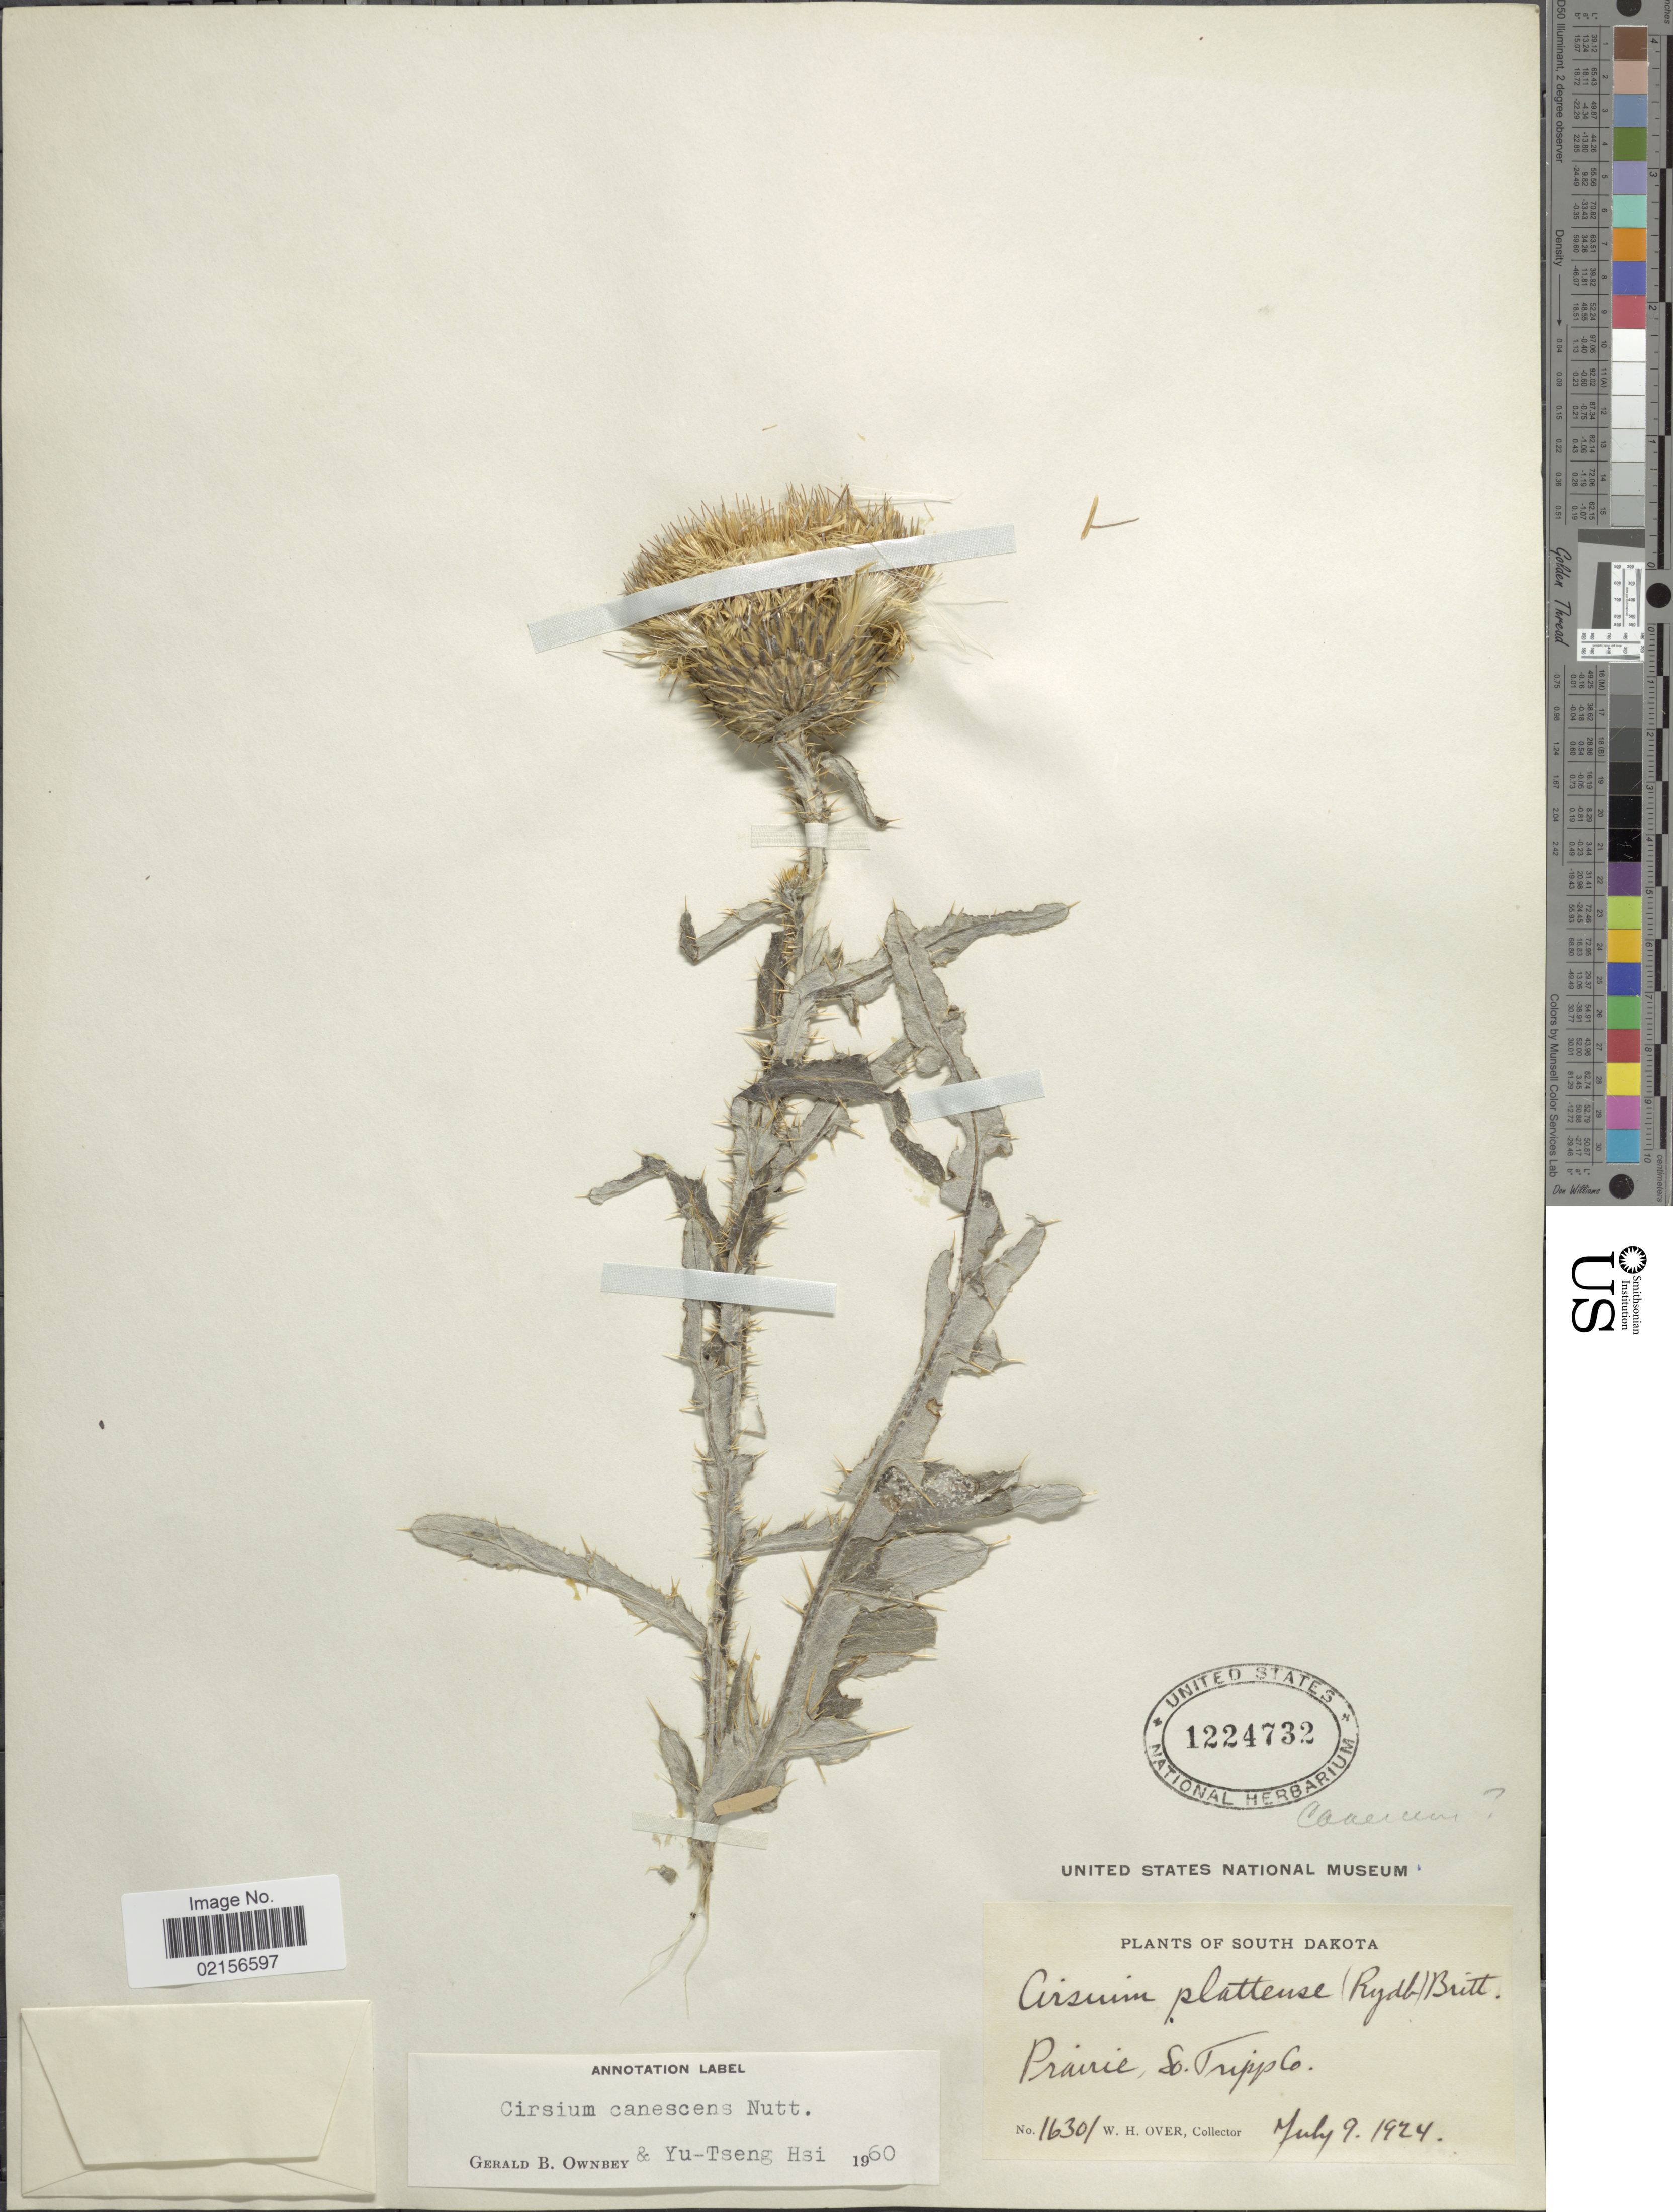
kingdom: Plantae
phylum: Tracheophyta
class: Magnoliopsida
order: Asterales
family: Asteraceae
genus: Cirsium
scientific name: Cirsium canescens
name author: Nutt.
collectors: W. Over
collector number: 16301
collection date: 1924-07-09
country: United States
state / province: South Dakota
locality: Prairie, So Tripp Co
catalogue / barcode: US 1224732